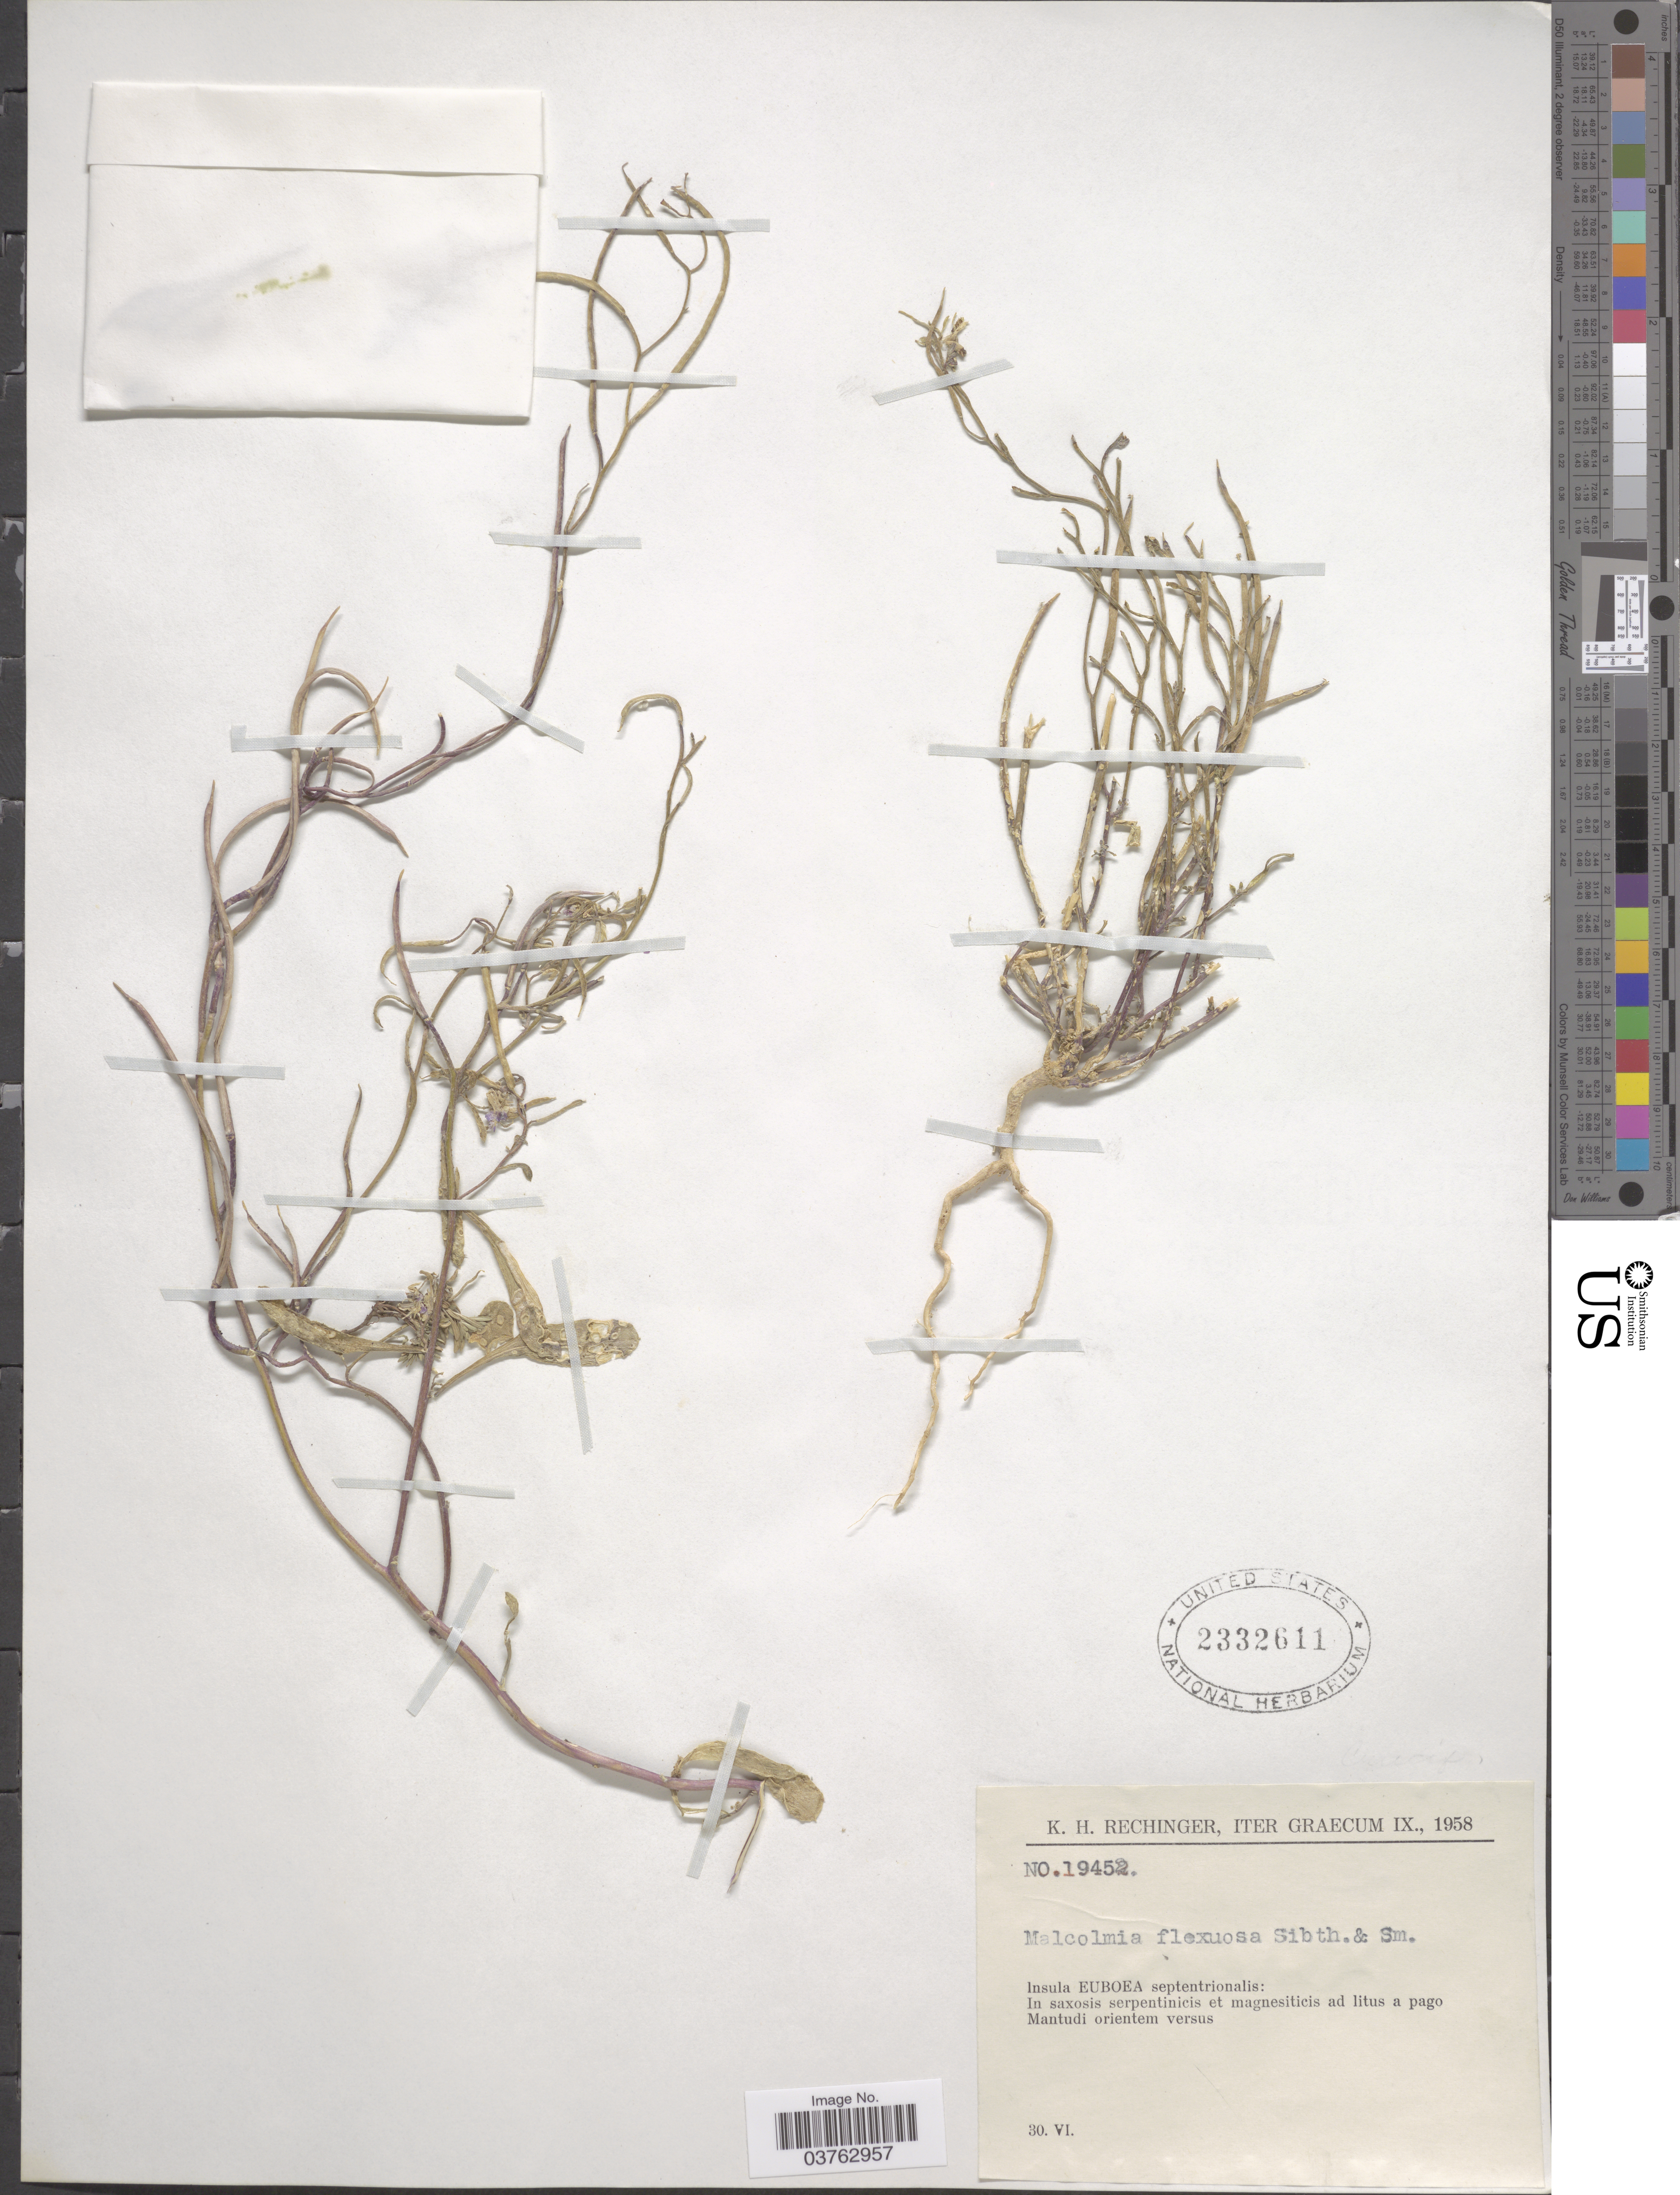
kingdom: Plantae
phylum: Tracheophyta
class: Magnoliopsida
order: Brassicales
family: Brassicaceae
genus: Malcolmia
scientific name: Malcolmia flexuosa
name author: Sibth. & Sm.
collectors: K. H. Rechinger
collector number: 19452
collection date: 1958-06-30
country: Greece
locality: Graecum. Insula Euboea septentrionalis: In saxosis serpentinicis et magnesiticis ad litus a pago Mantudi orientem versus.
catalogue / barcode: US 2332611